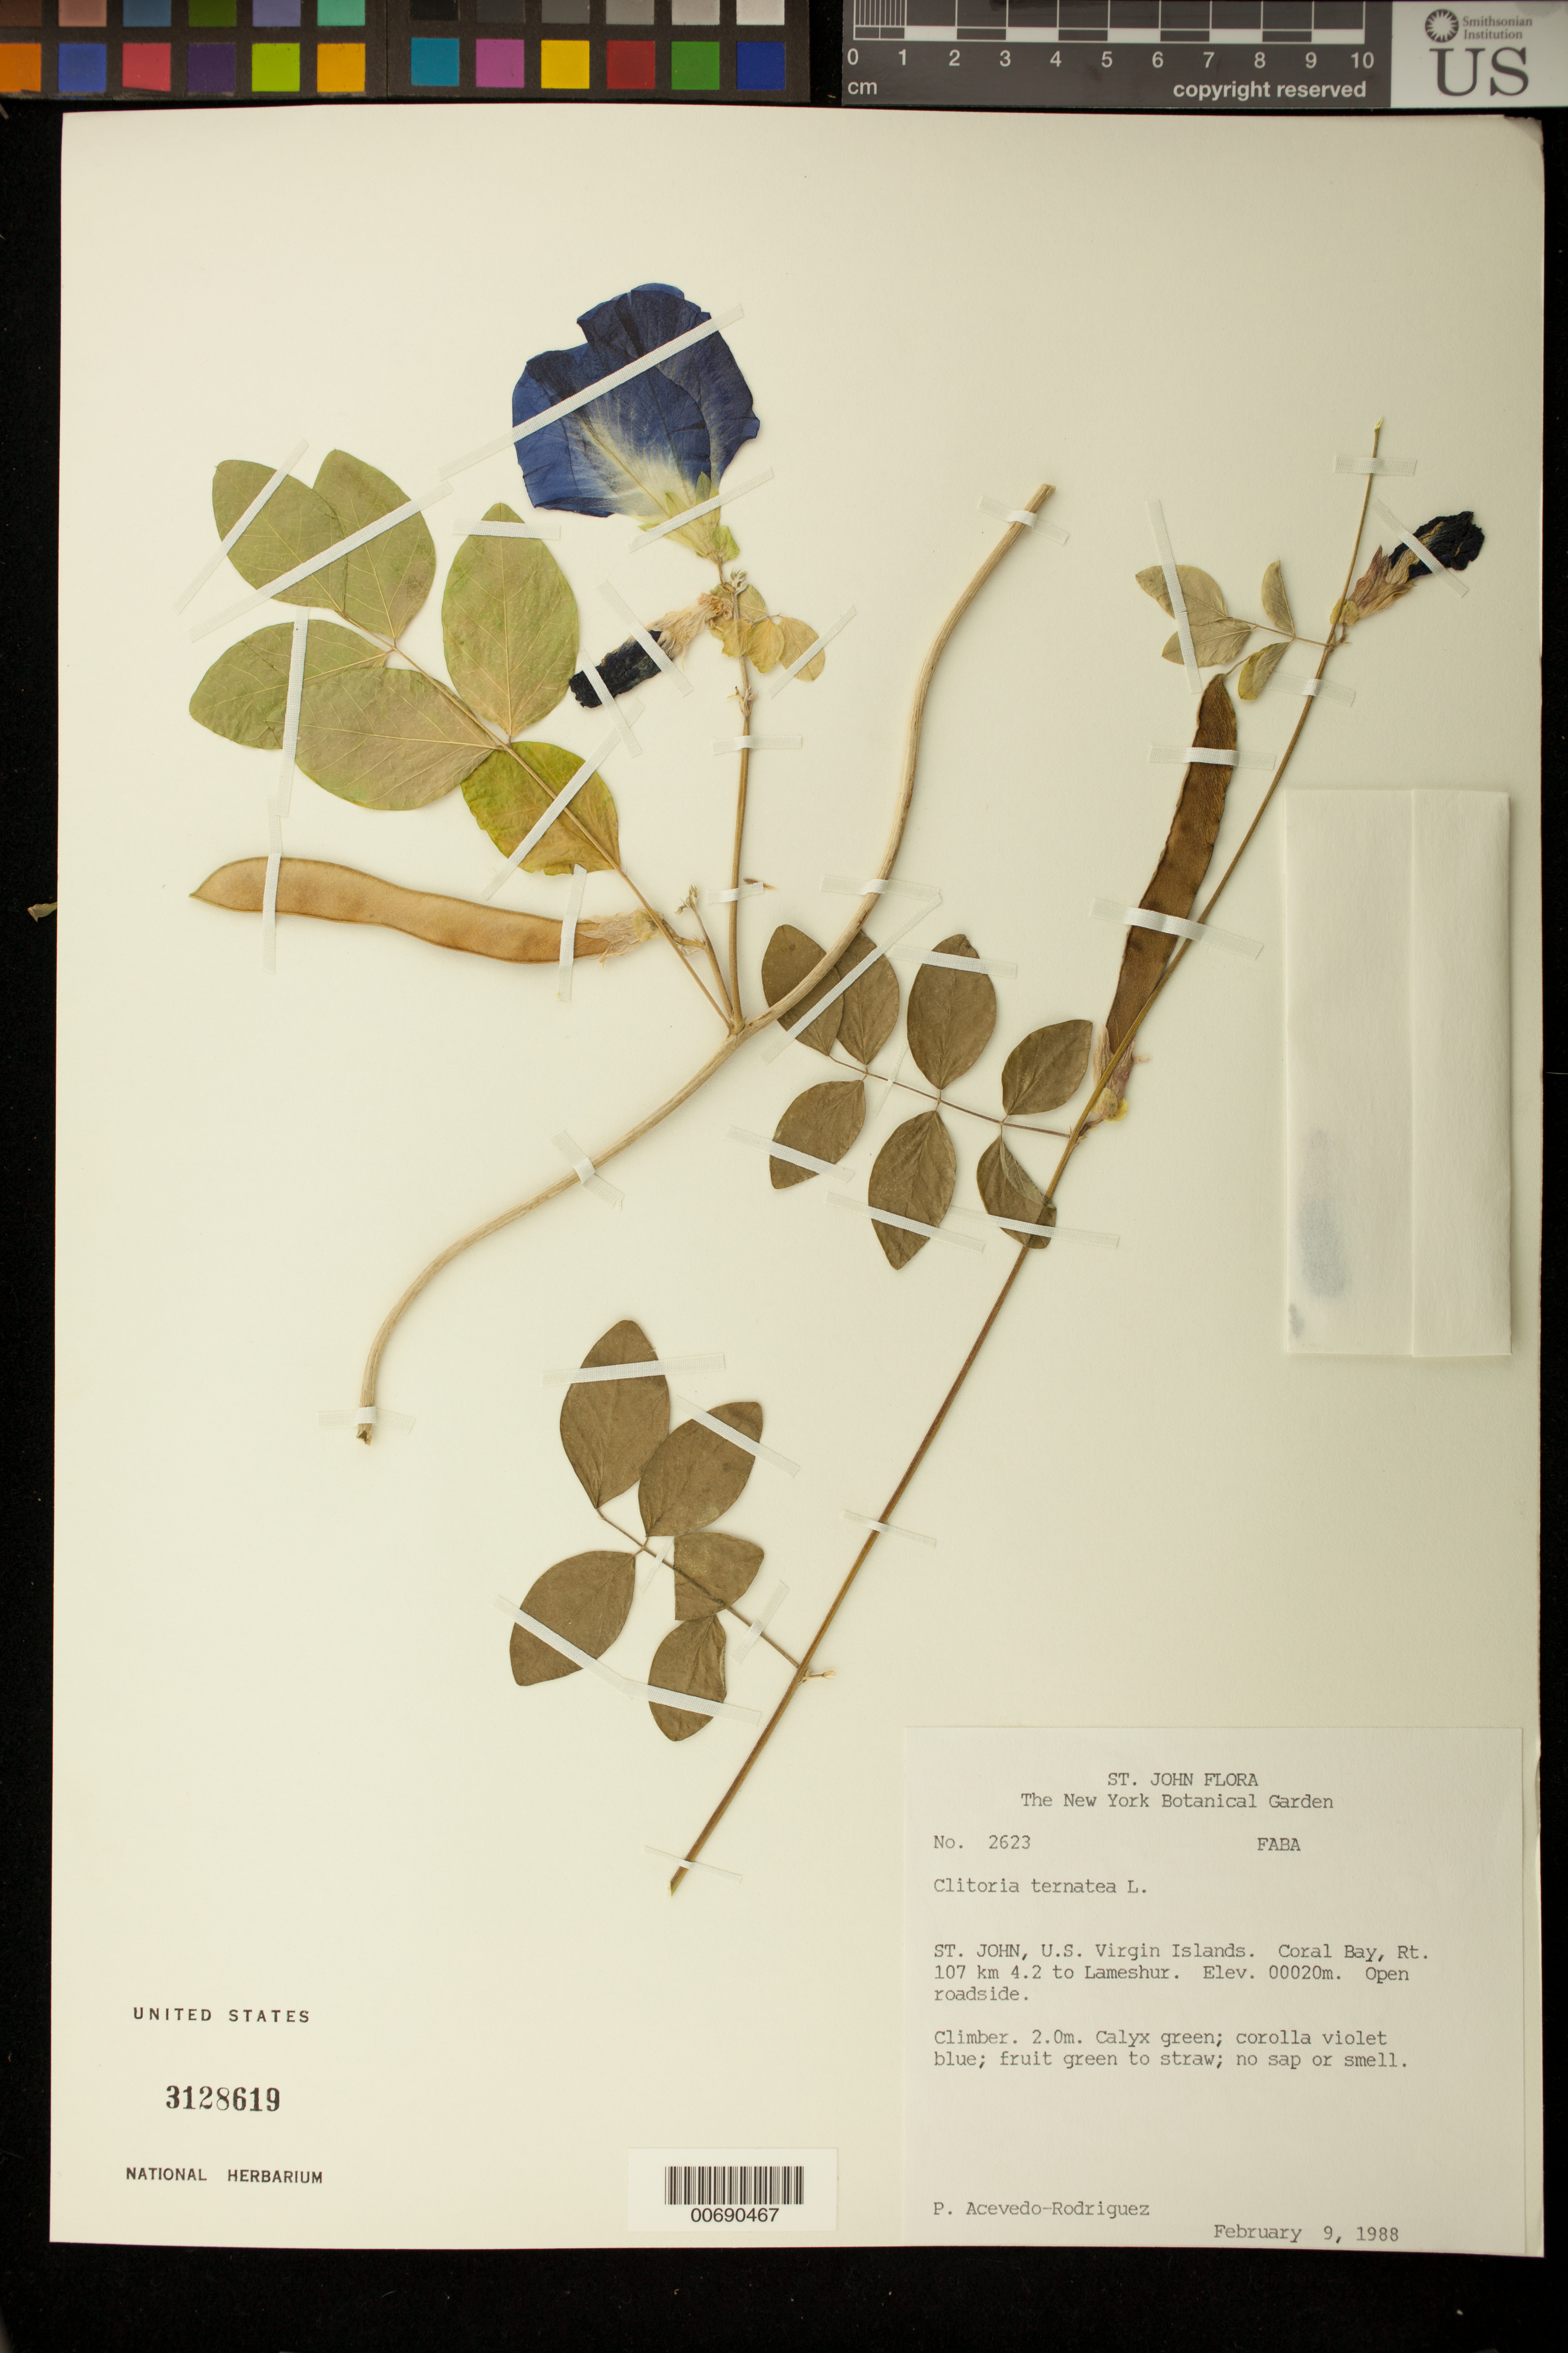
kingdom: Plantae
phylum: Tracheophyta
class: Magnoliopsida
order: Fabales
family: Fabaceae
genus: Clitoria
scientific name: Clitoria ternatea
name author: L.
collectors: P. Acevedo-Rodr.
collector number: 2623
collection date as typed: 09 Feb 1988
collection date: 1988-02-09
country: U.S. Virgin Islands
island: St. John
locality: Rt. 107 km 4.2 to Lameshur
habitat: Open roadside.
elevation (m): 20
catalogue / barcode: US 3128619